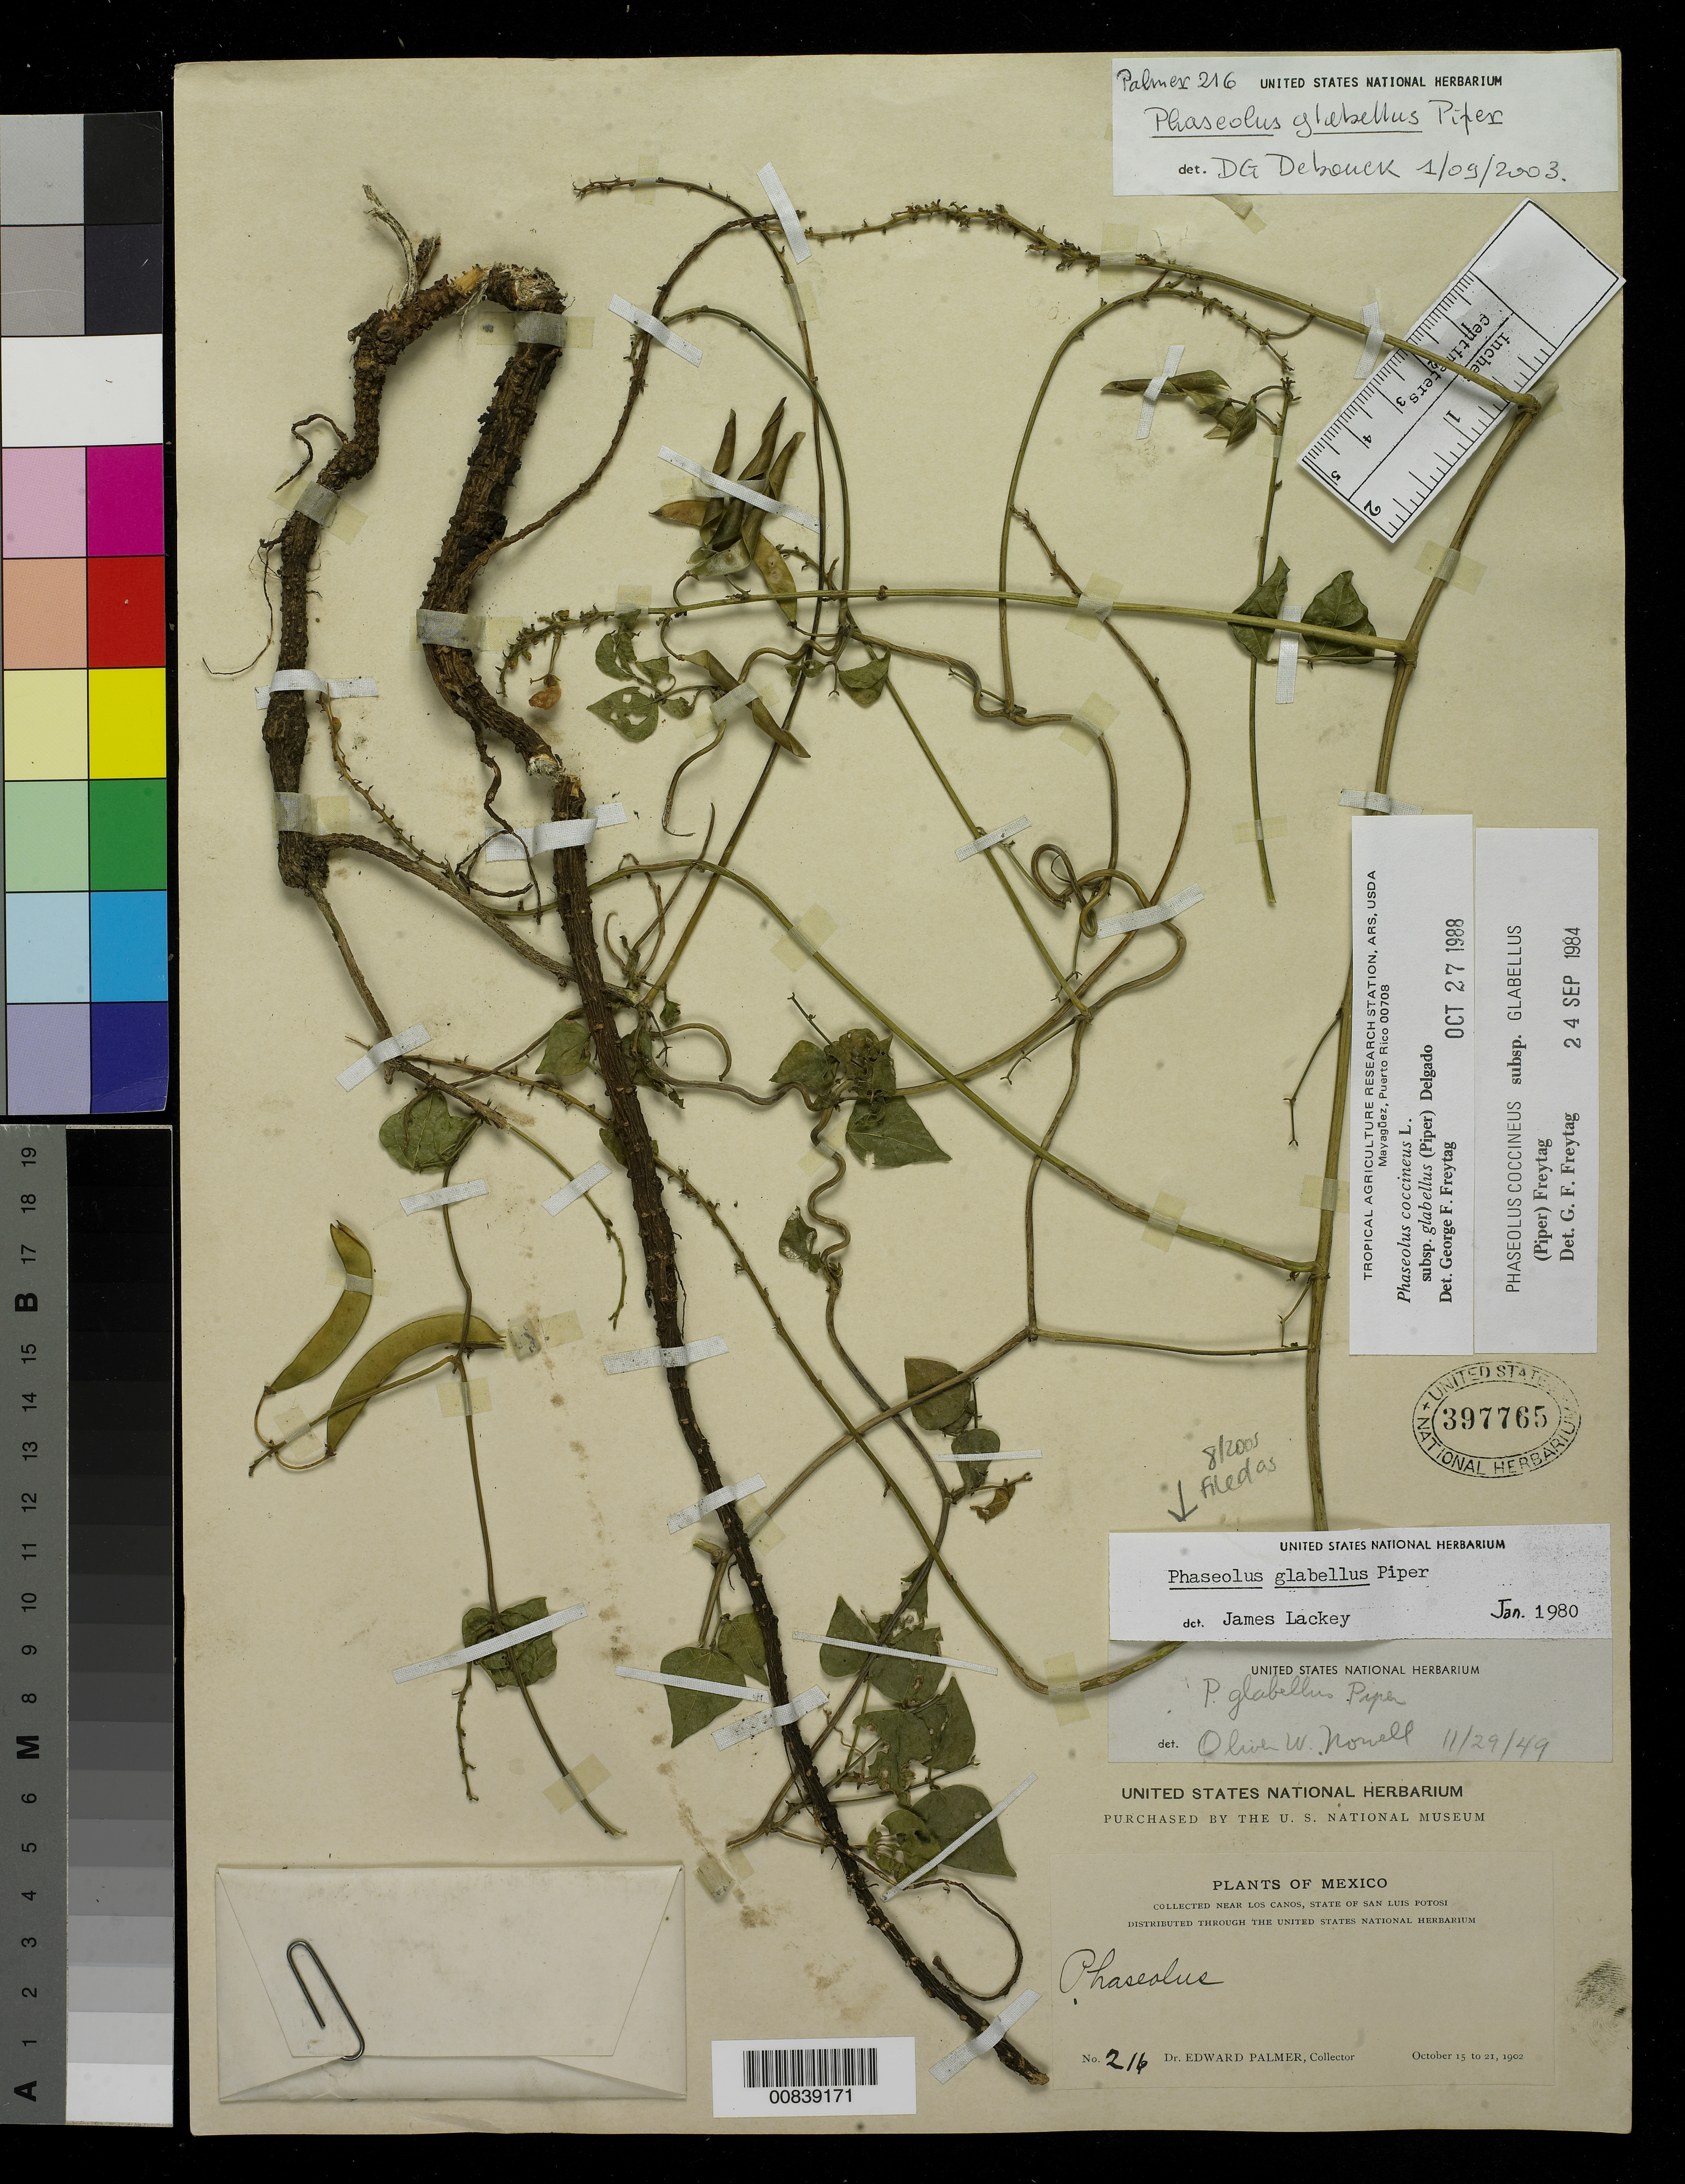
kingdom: Plantae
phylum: Tracheophyta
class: Magnoliopsida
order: Fabales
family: Fabaceae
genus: Phaseolus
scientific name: Phaseolus glabellus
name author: Piper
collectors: E. Palmer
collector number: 216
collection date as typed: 15 Oct 1902 to 21 Oct 1902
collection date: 1902-10-15/1902-10-21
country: Mexico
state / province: San Luis Potosí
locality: Near Los Canos, San Luis Potosí.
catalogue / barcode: US 397765